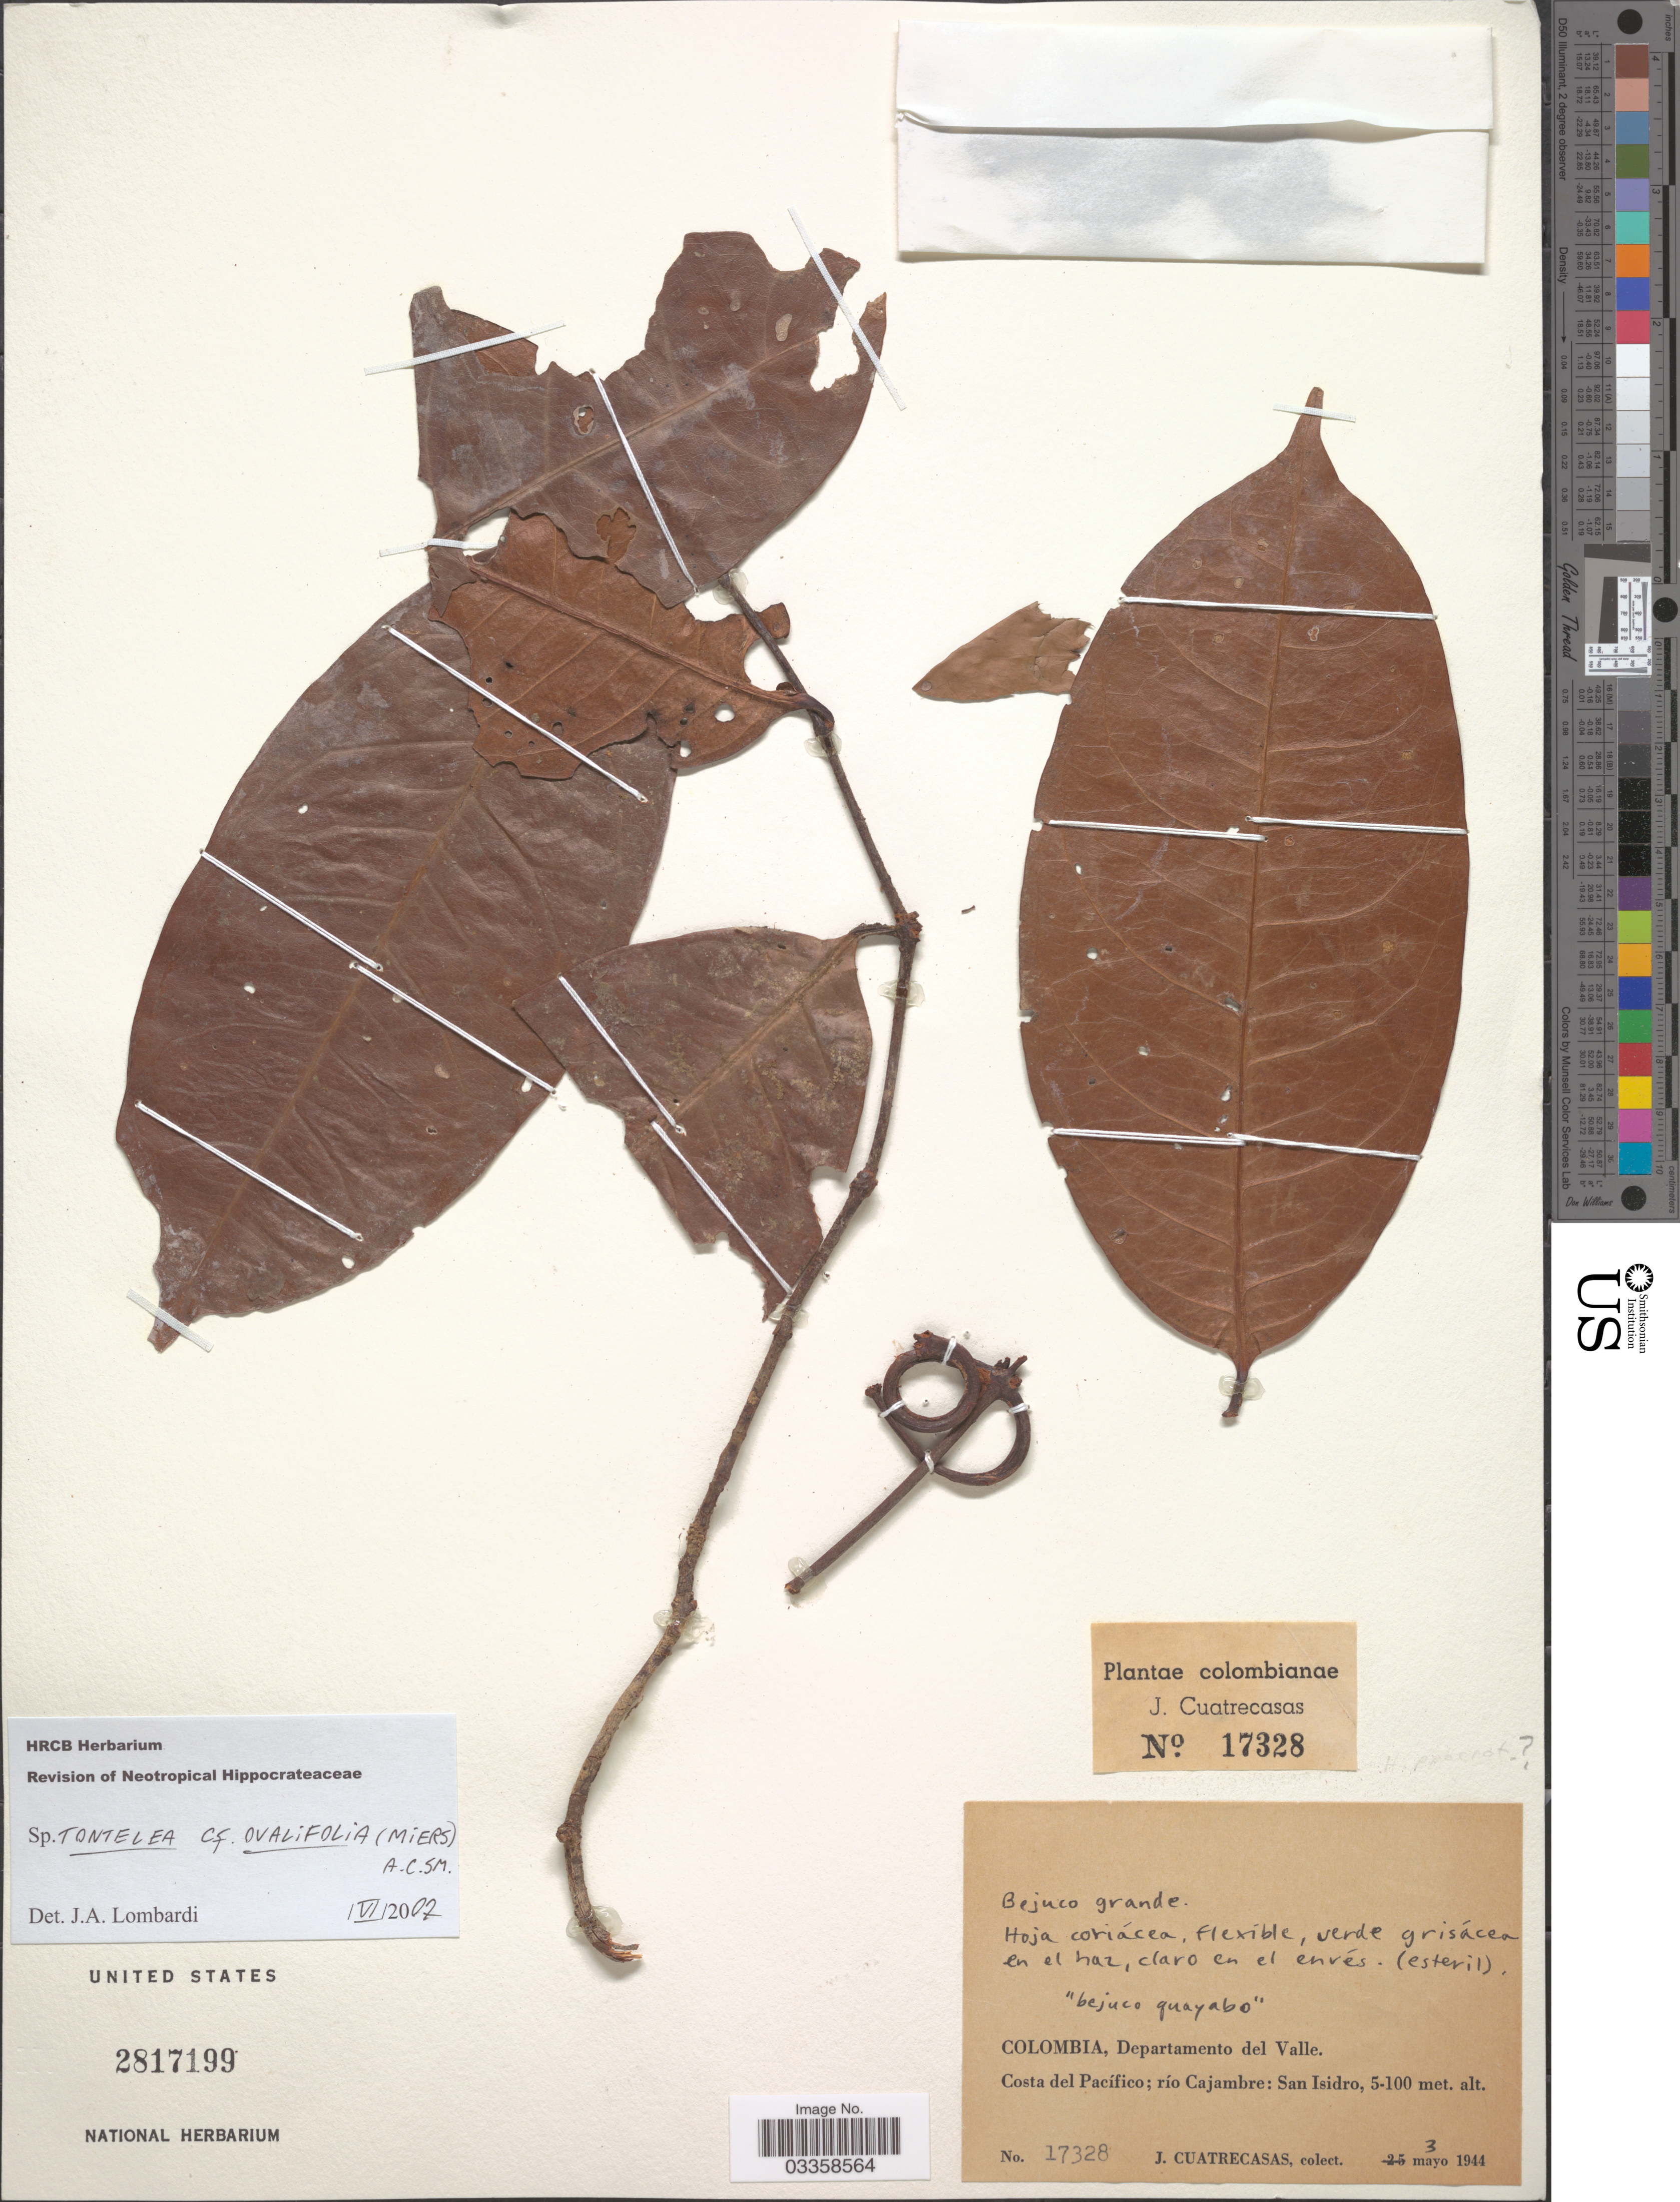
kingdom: Plantae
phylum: Tracheophyta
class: Magnoliopsida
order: Celastrales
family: Celastraceae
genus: Tontelea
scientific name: Tontelea ovalifolia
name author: (Miers) A.C. Sm.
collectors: J. Cuatrecasas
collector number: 17328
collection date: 1944-05-03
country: Colombia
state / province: Valle del Cauca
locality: Departamento del Valle. Costa del Pacífico; río Cajambre: San Isidro.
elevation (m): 5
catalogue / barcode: US 2817199